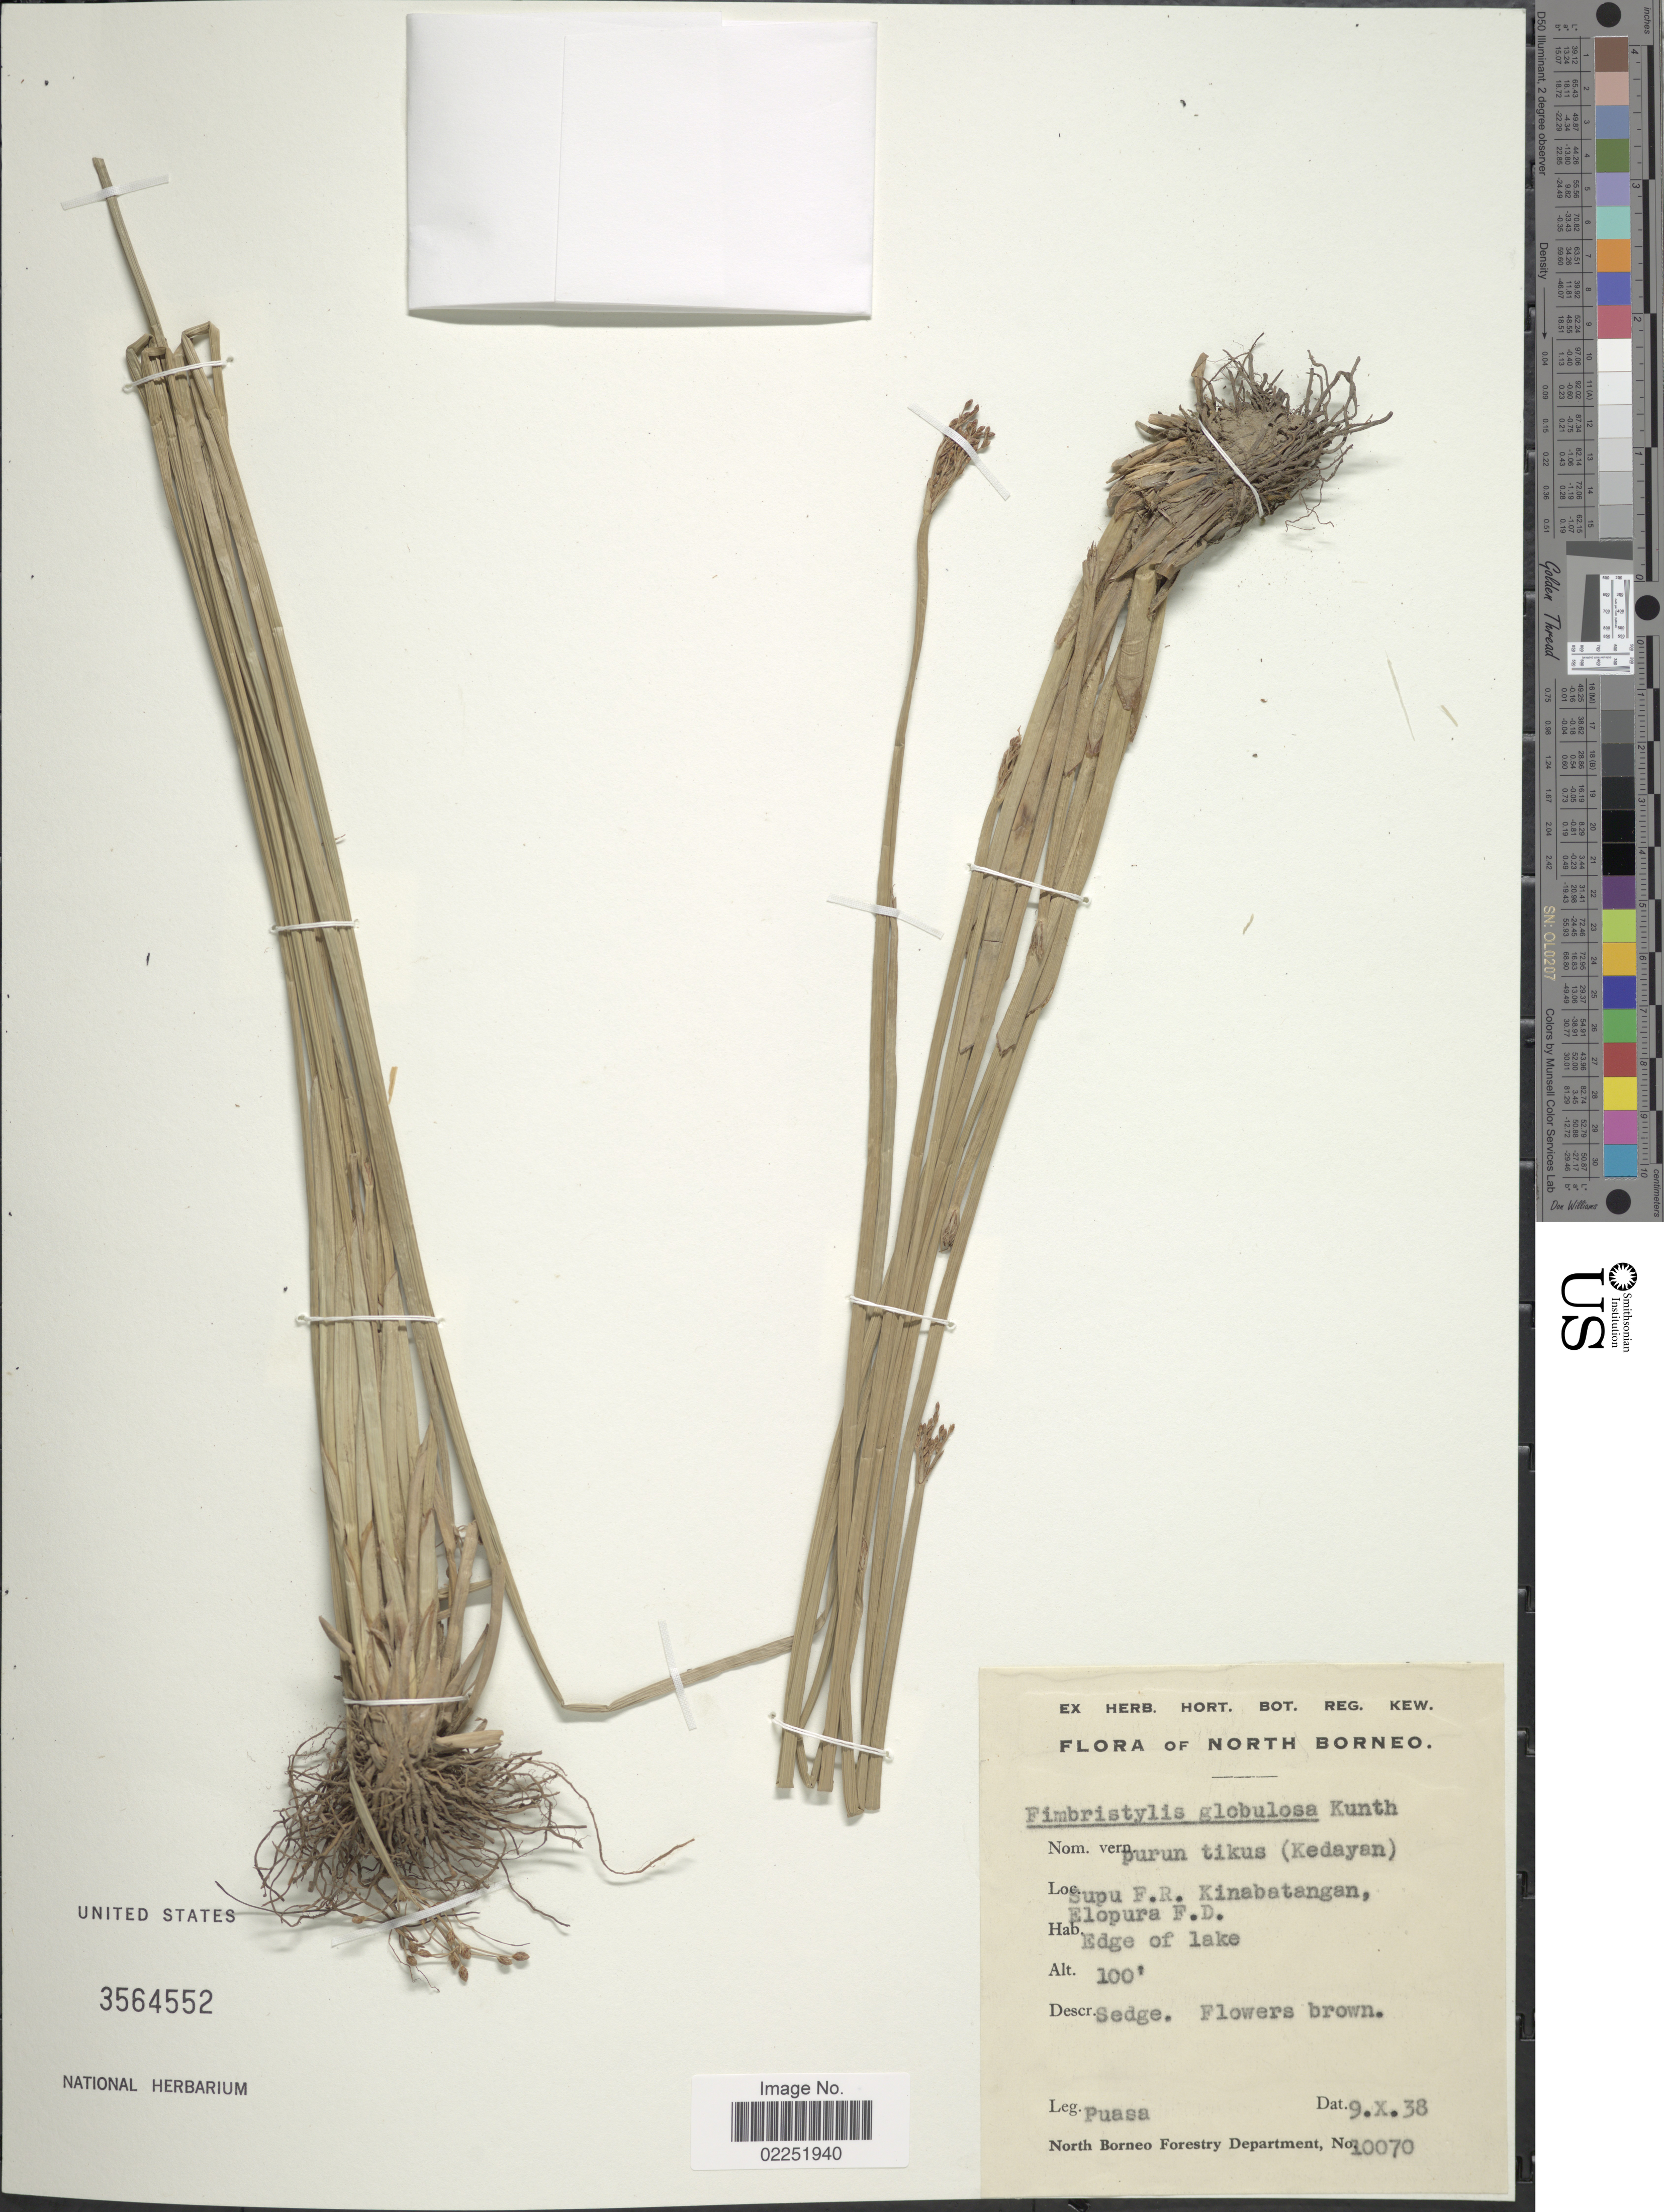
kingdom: Plantae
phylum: Tracheophyta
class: Liliopsida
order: Poales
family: Cyperaceae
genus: Fimbristylis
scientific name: Fimbristylis umbellaris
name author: (Lam.) Vahl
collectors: M. Puasa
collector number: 10070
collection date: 1938-10-09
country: Malaysia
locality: North Borneo, Supu F.R. Kinabtangan, Elopura F.D., Edge of lake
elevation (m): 30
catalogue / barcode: US 3564552